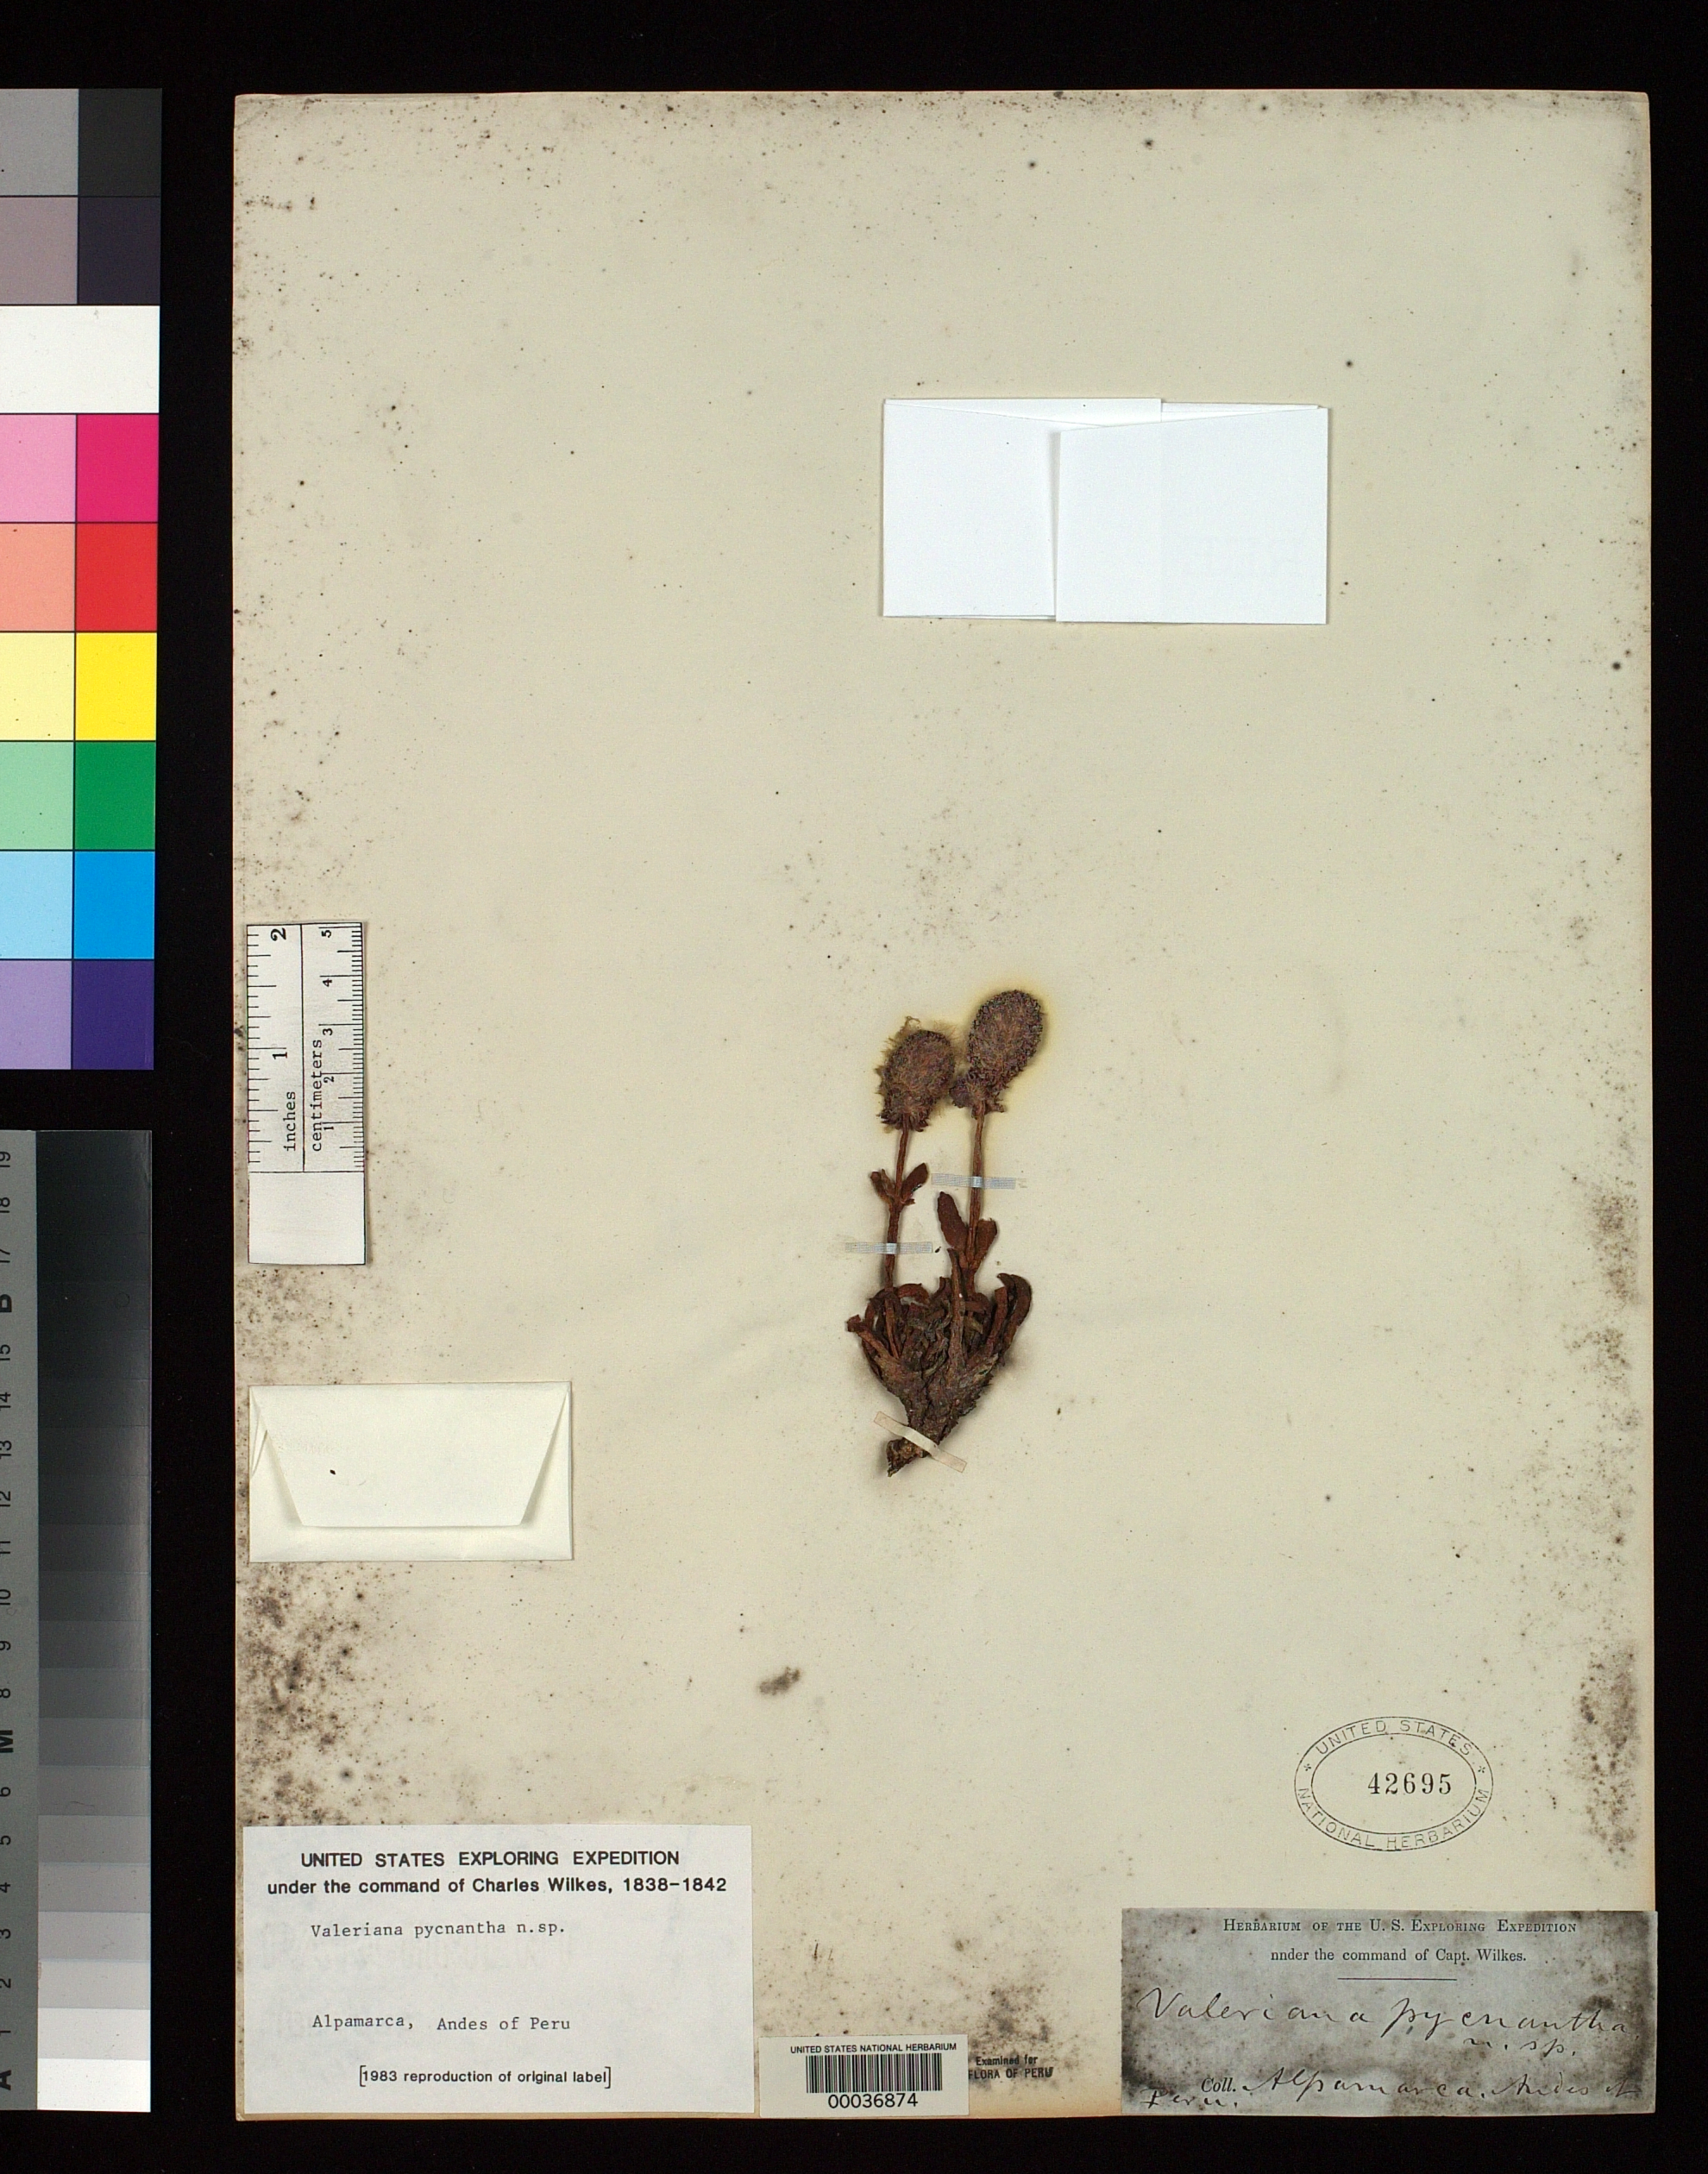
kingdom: Plantae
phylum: Tracheophyta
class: Magnoliopsida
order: Dipsacales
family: Caprifoliaceae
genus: Valeriana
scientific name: Valeriana pycnantha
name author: A. Gray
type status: Type Collection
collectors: Wilkes Explor. Exped.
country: Peru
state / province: Pasco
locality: Alpamarca, Andes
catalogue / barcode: US 42695